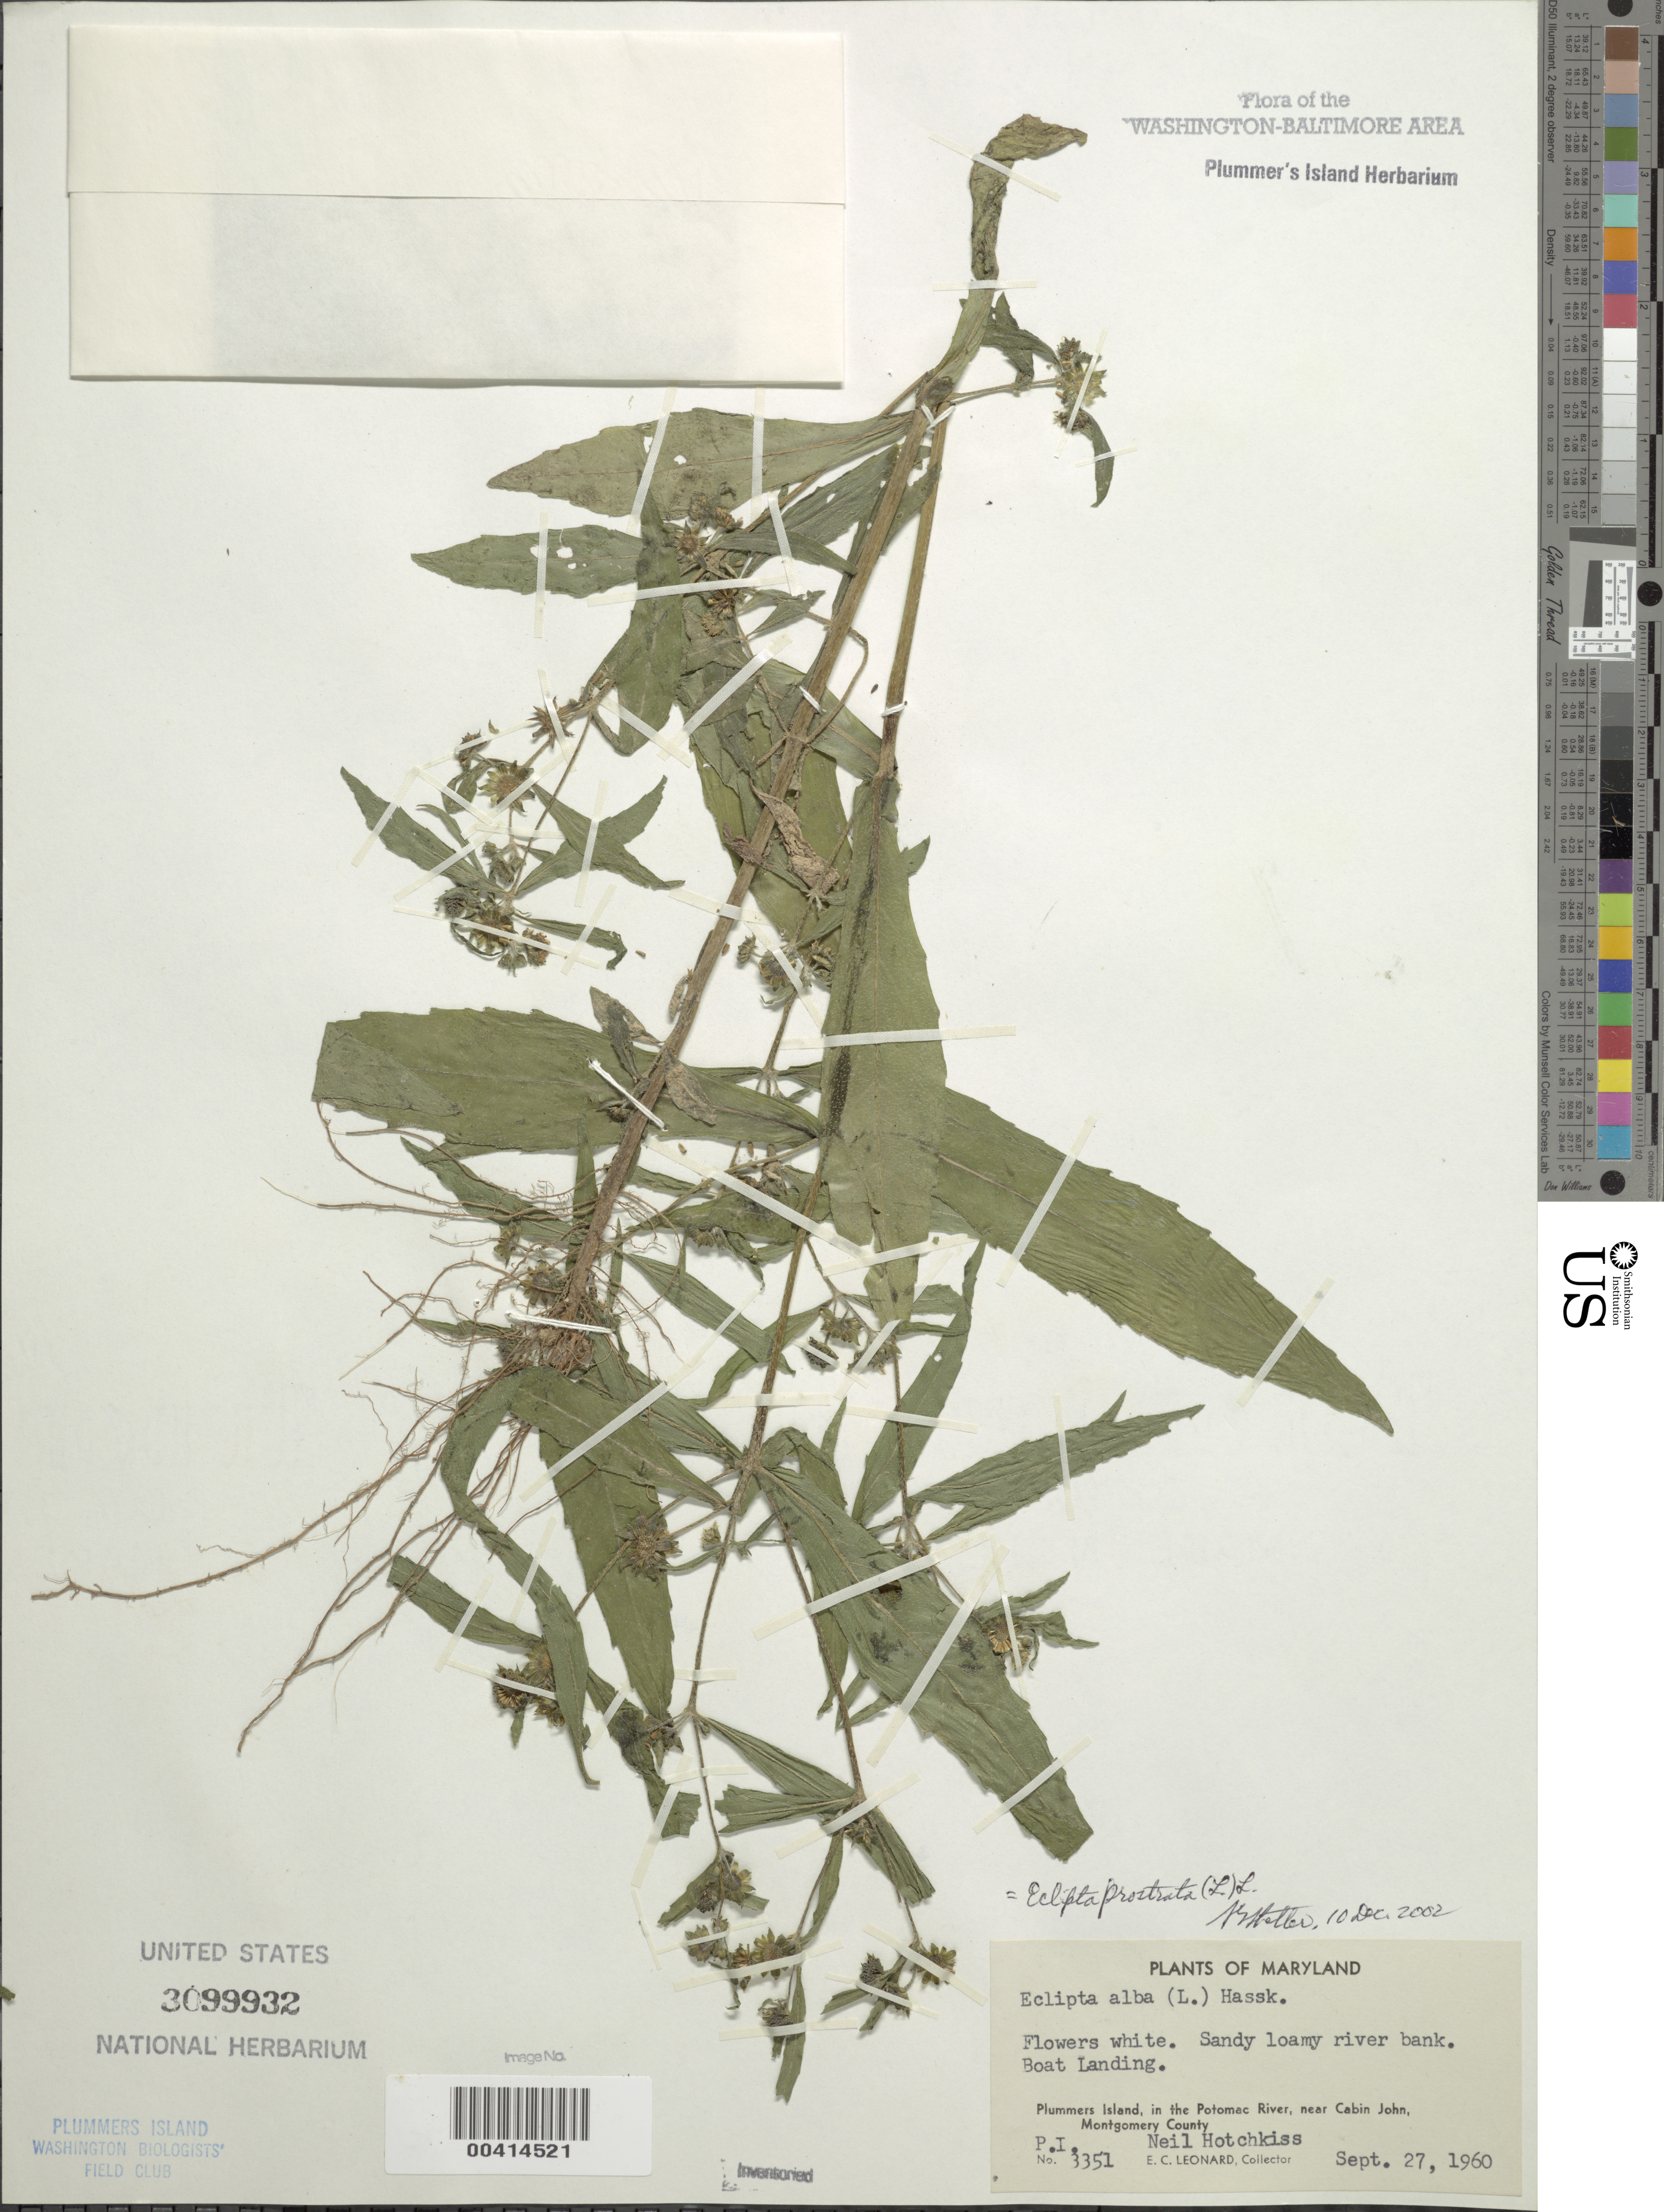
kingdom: Plantae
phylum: Tracheophyta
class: Magnoliopsida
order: Asterales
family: Asteraceae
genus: Eclipta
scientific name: Eclipta prostrata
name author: (L.) L.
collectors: E. C. Leonard & N. Hotchkiss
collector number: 3351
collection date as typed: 27 Sep 1960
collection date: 1960-09-27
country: United States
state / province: Maryland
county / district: Montgomery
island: Plummers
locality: Plummer's Island; boat landing C. & O. Canal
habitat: Sandy loamy river bank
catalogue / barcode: US 3099932